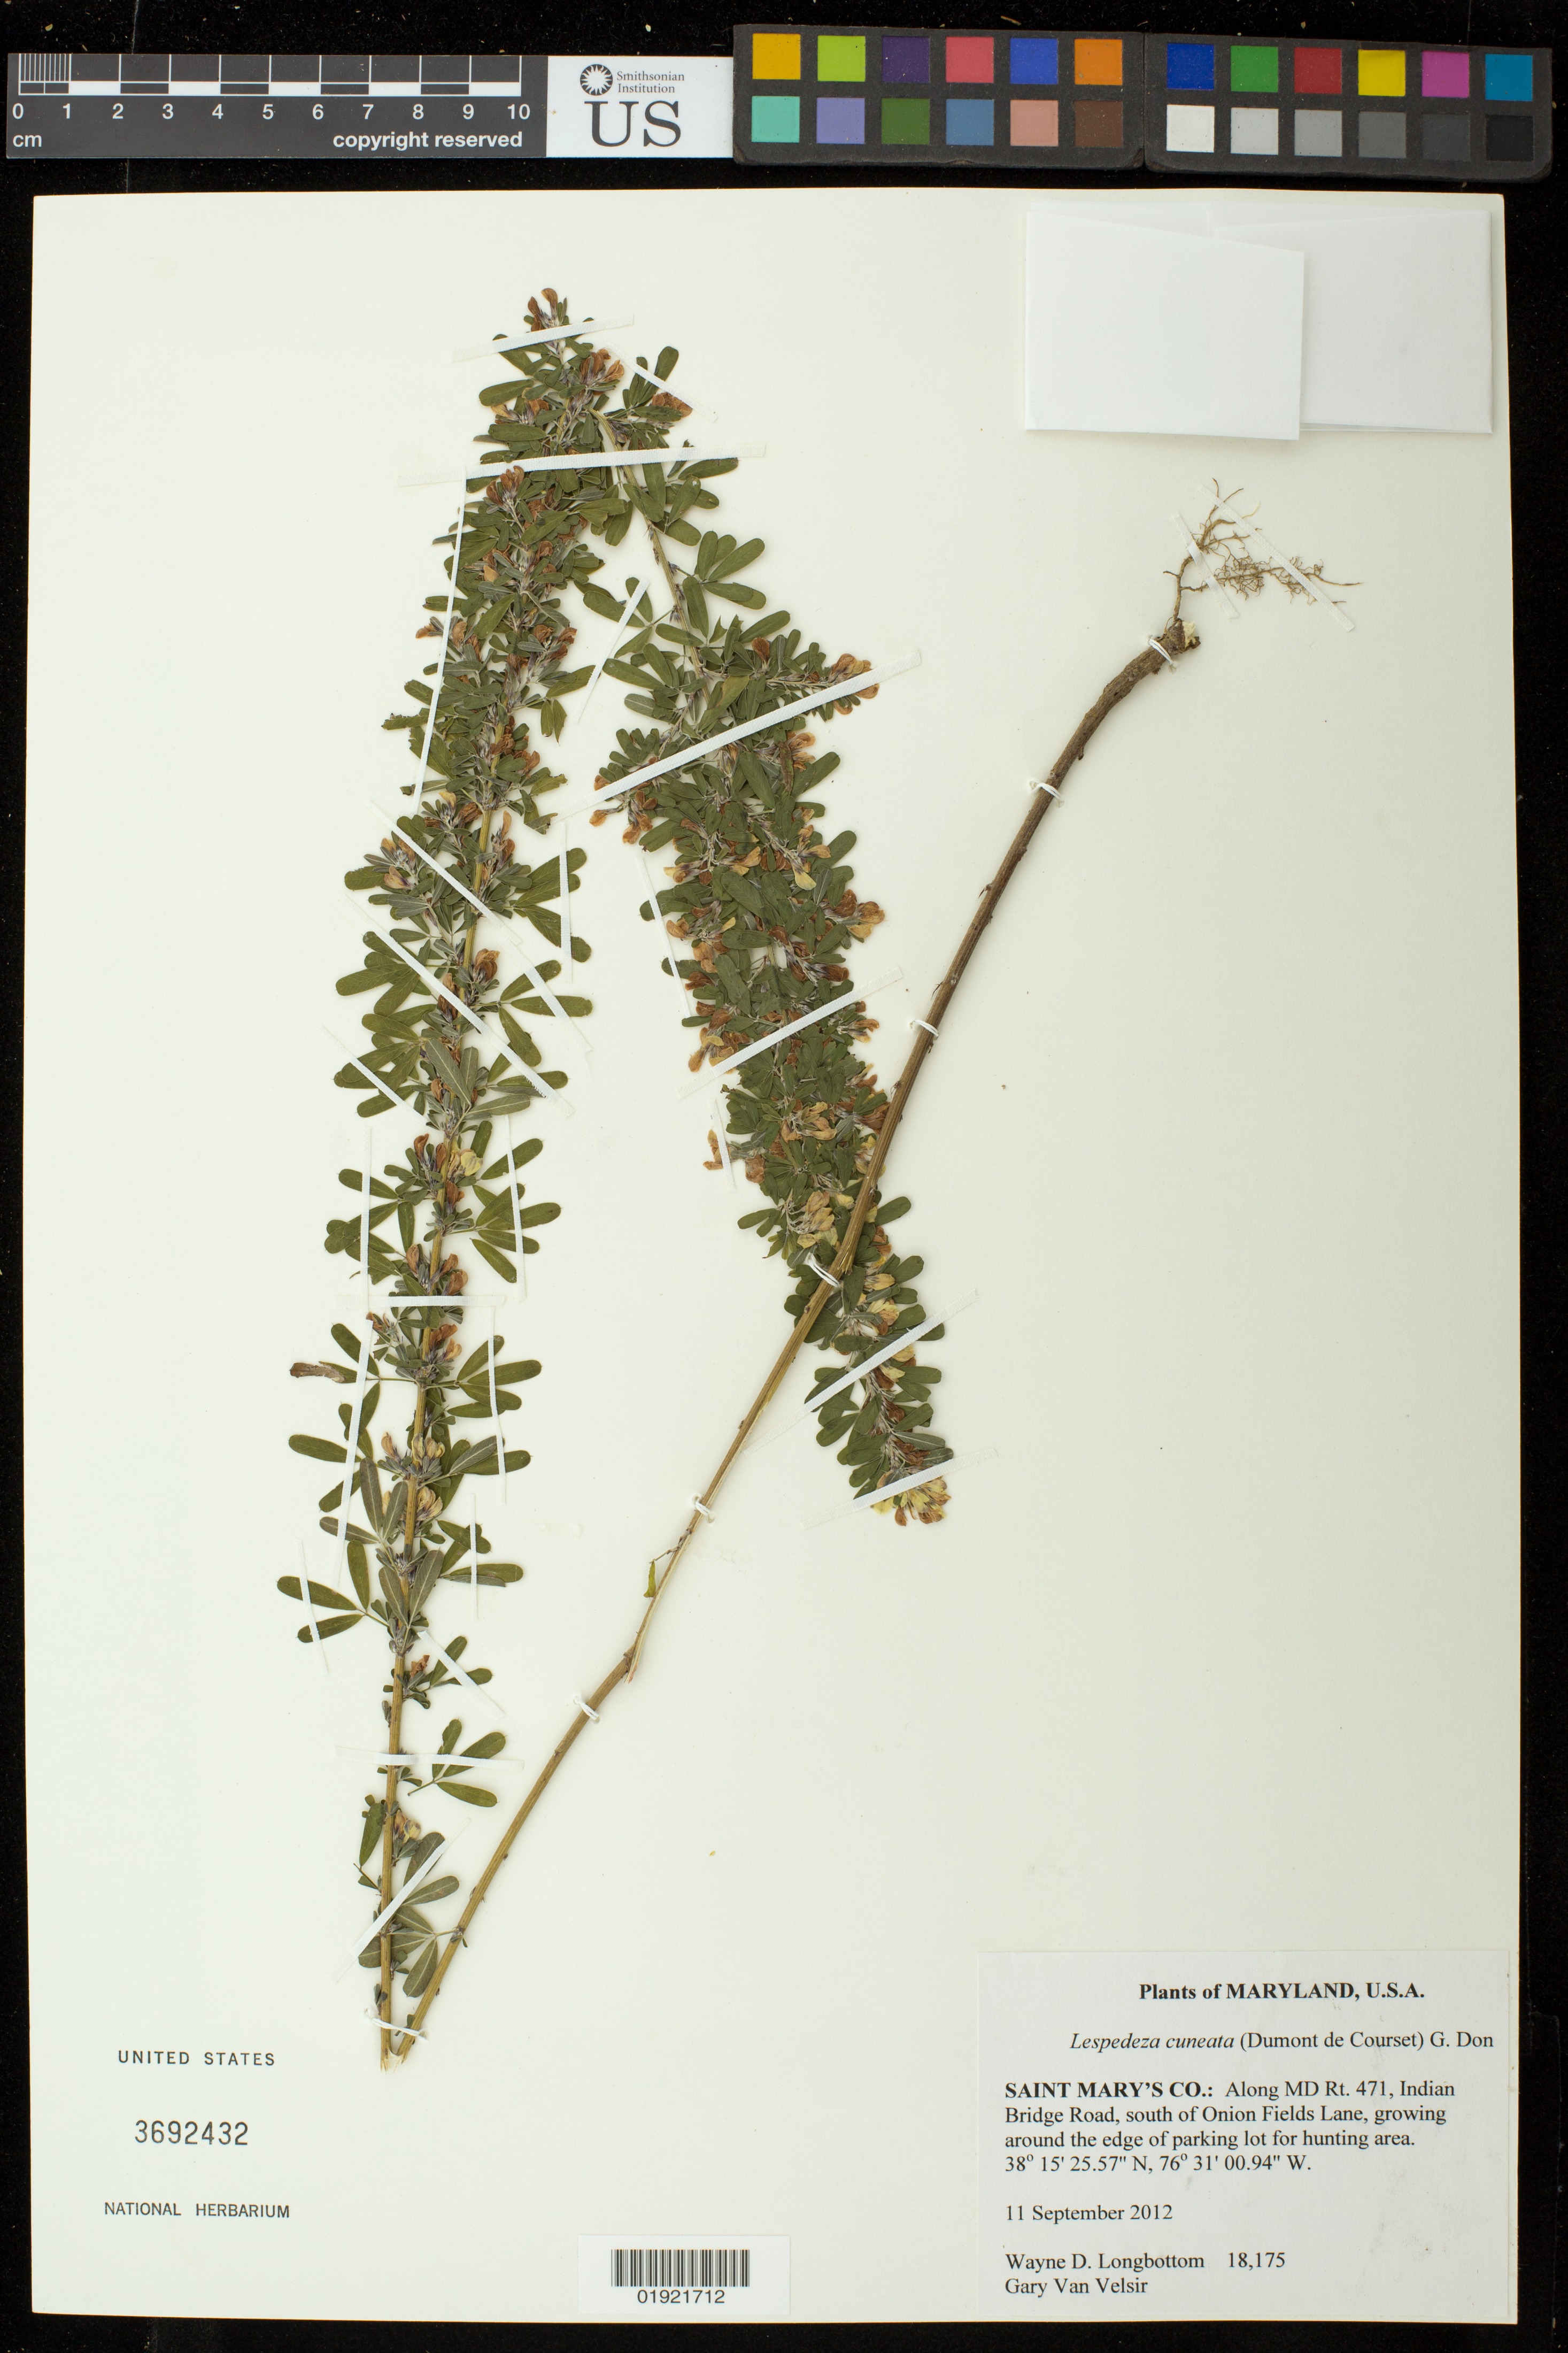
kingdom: Plantae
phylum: Tracheophyta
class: Magnoliopsida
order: Fabales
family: Fabaceae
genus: Lespedeza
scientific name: Lespedeza cuneata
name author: (Dum. Cours.) G. Don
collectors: W. D. Longbottom & G. Van Velsir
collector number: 18175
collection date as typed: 11 September 2012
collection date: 2012-09-11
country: United States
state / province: Maryland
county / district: St. Mary's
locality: Along MD Rt. 471, Indian Bridge Road, south of Onion Fields Lane, growing around the edge of parking lot for hunting area.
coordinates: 38 15 25.57 N, 76 31 0.94 W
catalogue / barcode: US 3692432